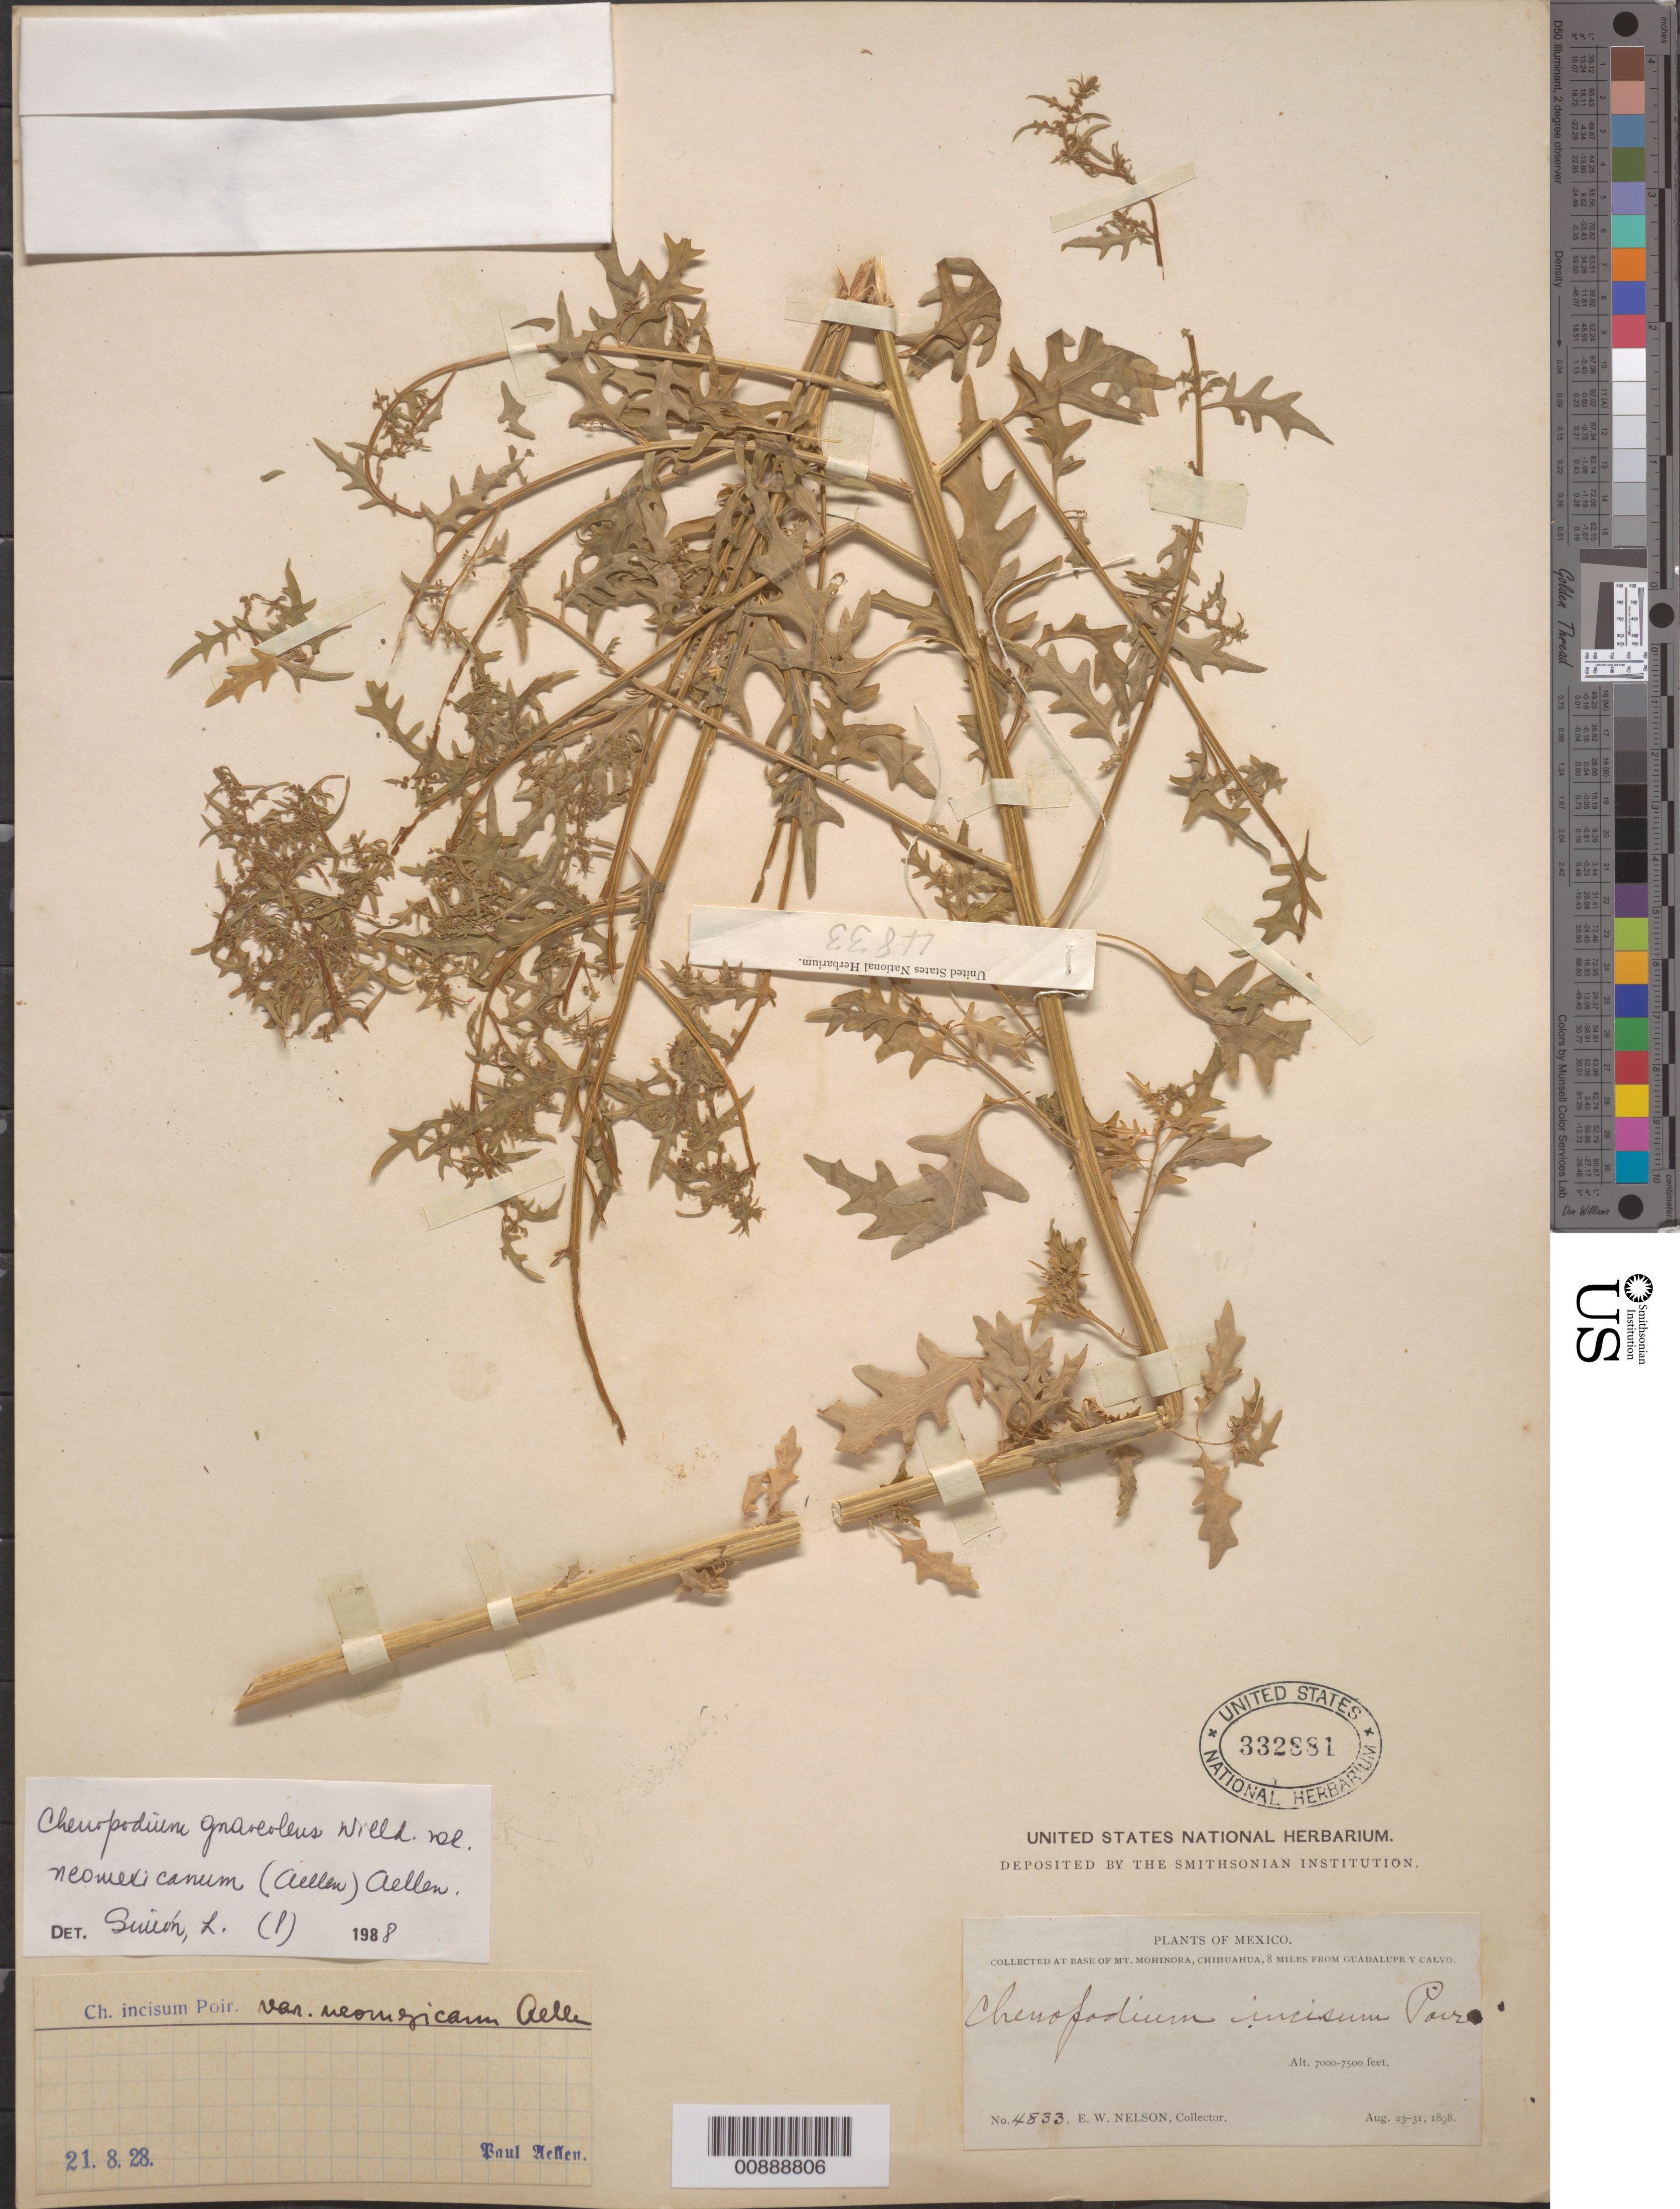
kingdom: Plantae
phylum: Tracheophyta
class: Magnoliopsida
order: Caryophyllales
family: Amaranthaceae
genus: Chenopodium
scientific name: Chenopodium graveolens var. neomexicanum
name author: (Aellen) Aellen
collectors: E. W. Nelson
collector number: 4833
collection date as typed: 23 Aug 1898 to 31 Aug 1898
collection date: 1898-08-23/1898-08-31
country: Mexico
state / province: Chihuahua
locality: Base of Mt. Mohinora, Chihuahua, 8 miles from Guadalupe y Calvo.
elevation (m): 2134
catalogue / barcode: US 332881